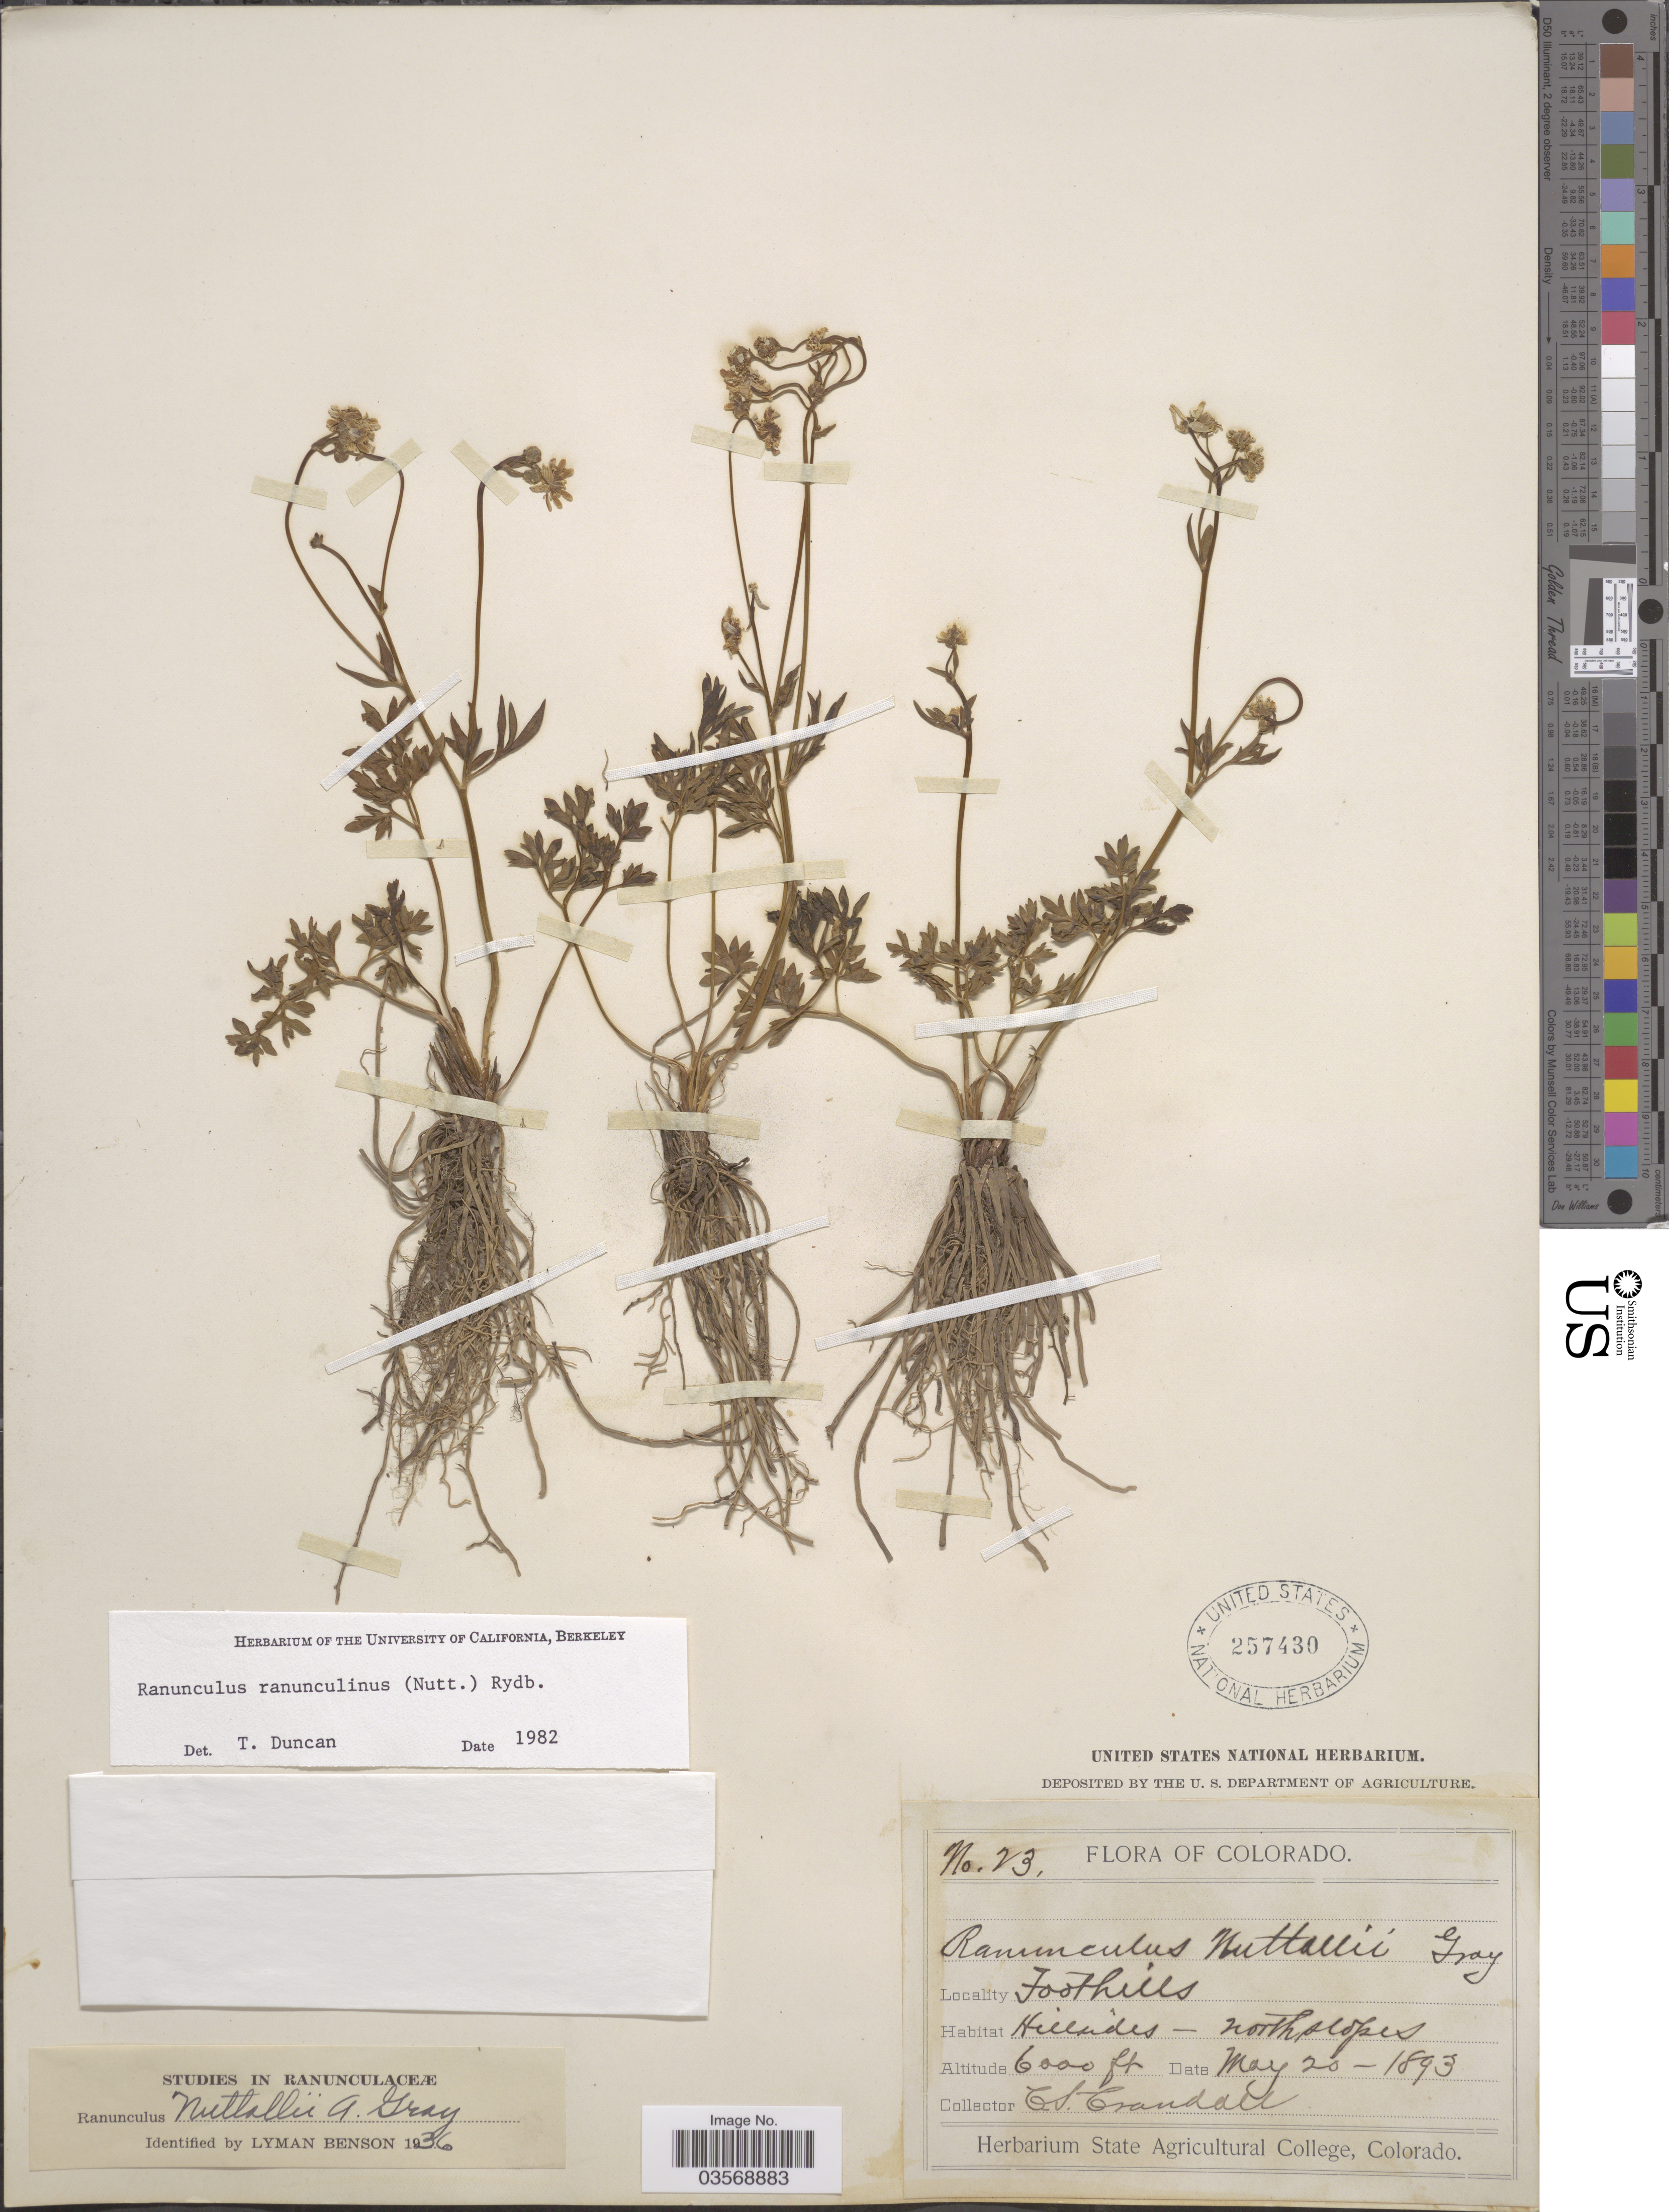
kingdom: Plantae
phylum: Tracheophyta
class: Magnoliopsida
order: Ranunculales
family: Ranunculaceae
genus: Ranunculus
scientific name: Ranunculus ranunculinus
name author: (Nutt.) Rydb.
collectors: C. Crandall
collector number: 23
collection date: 1893-05-20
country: United States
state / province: Colorado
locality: Foothills. Hillsides-north slopes.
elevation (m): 1829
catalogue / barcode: US 257430